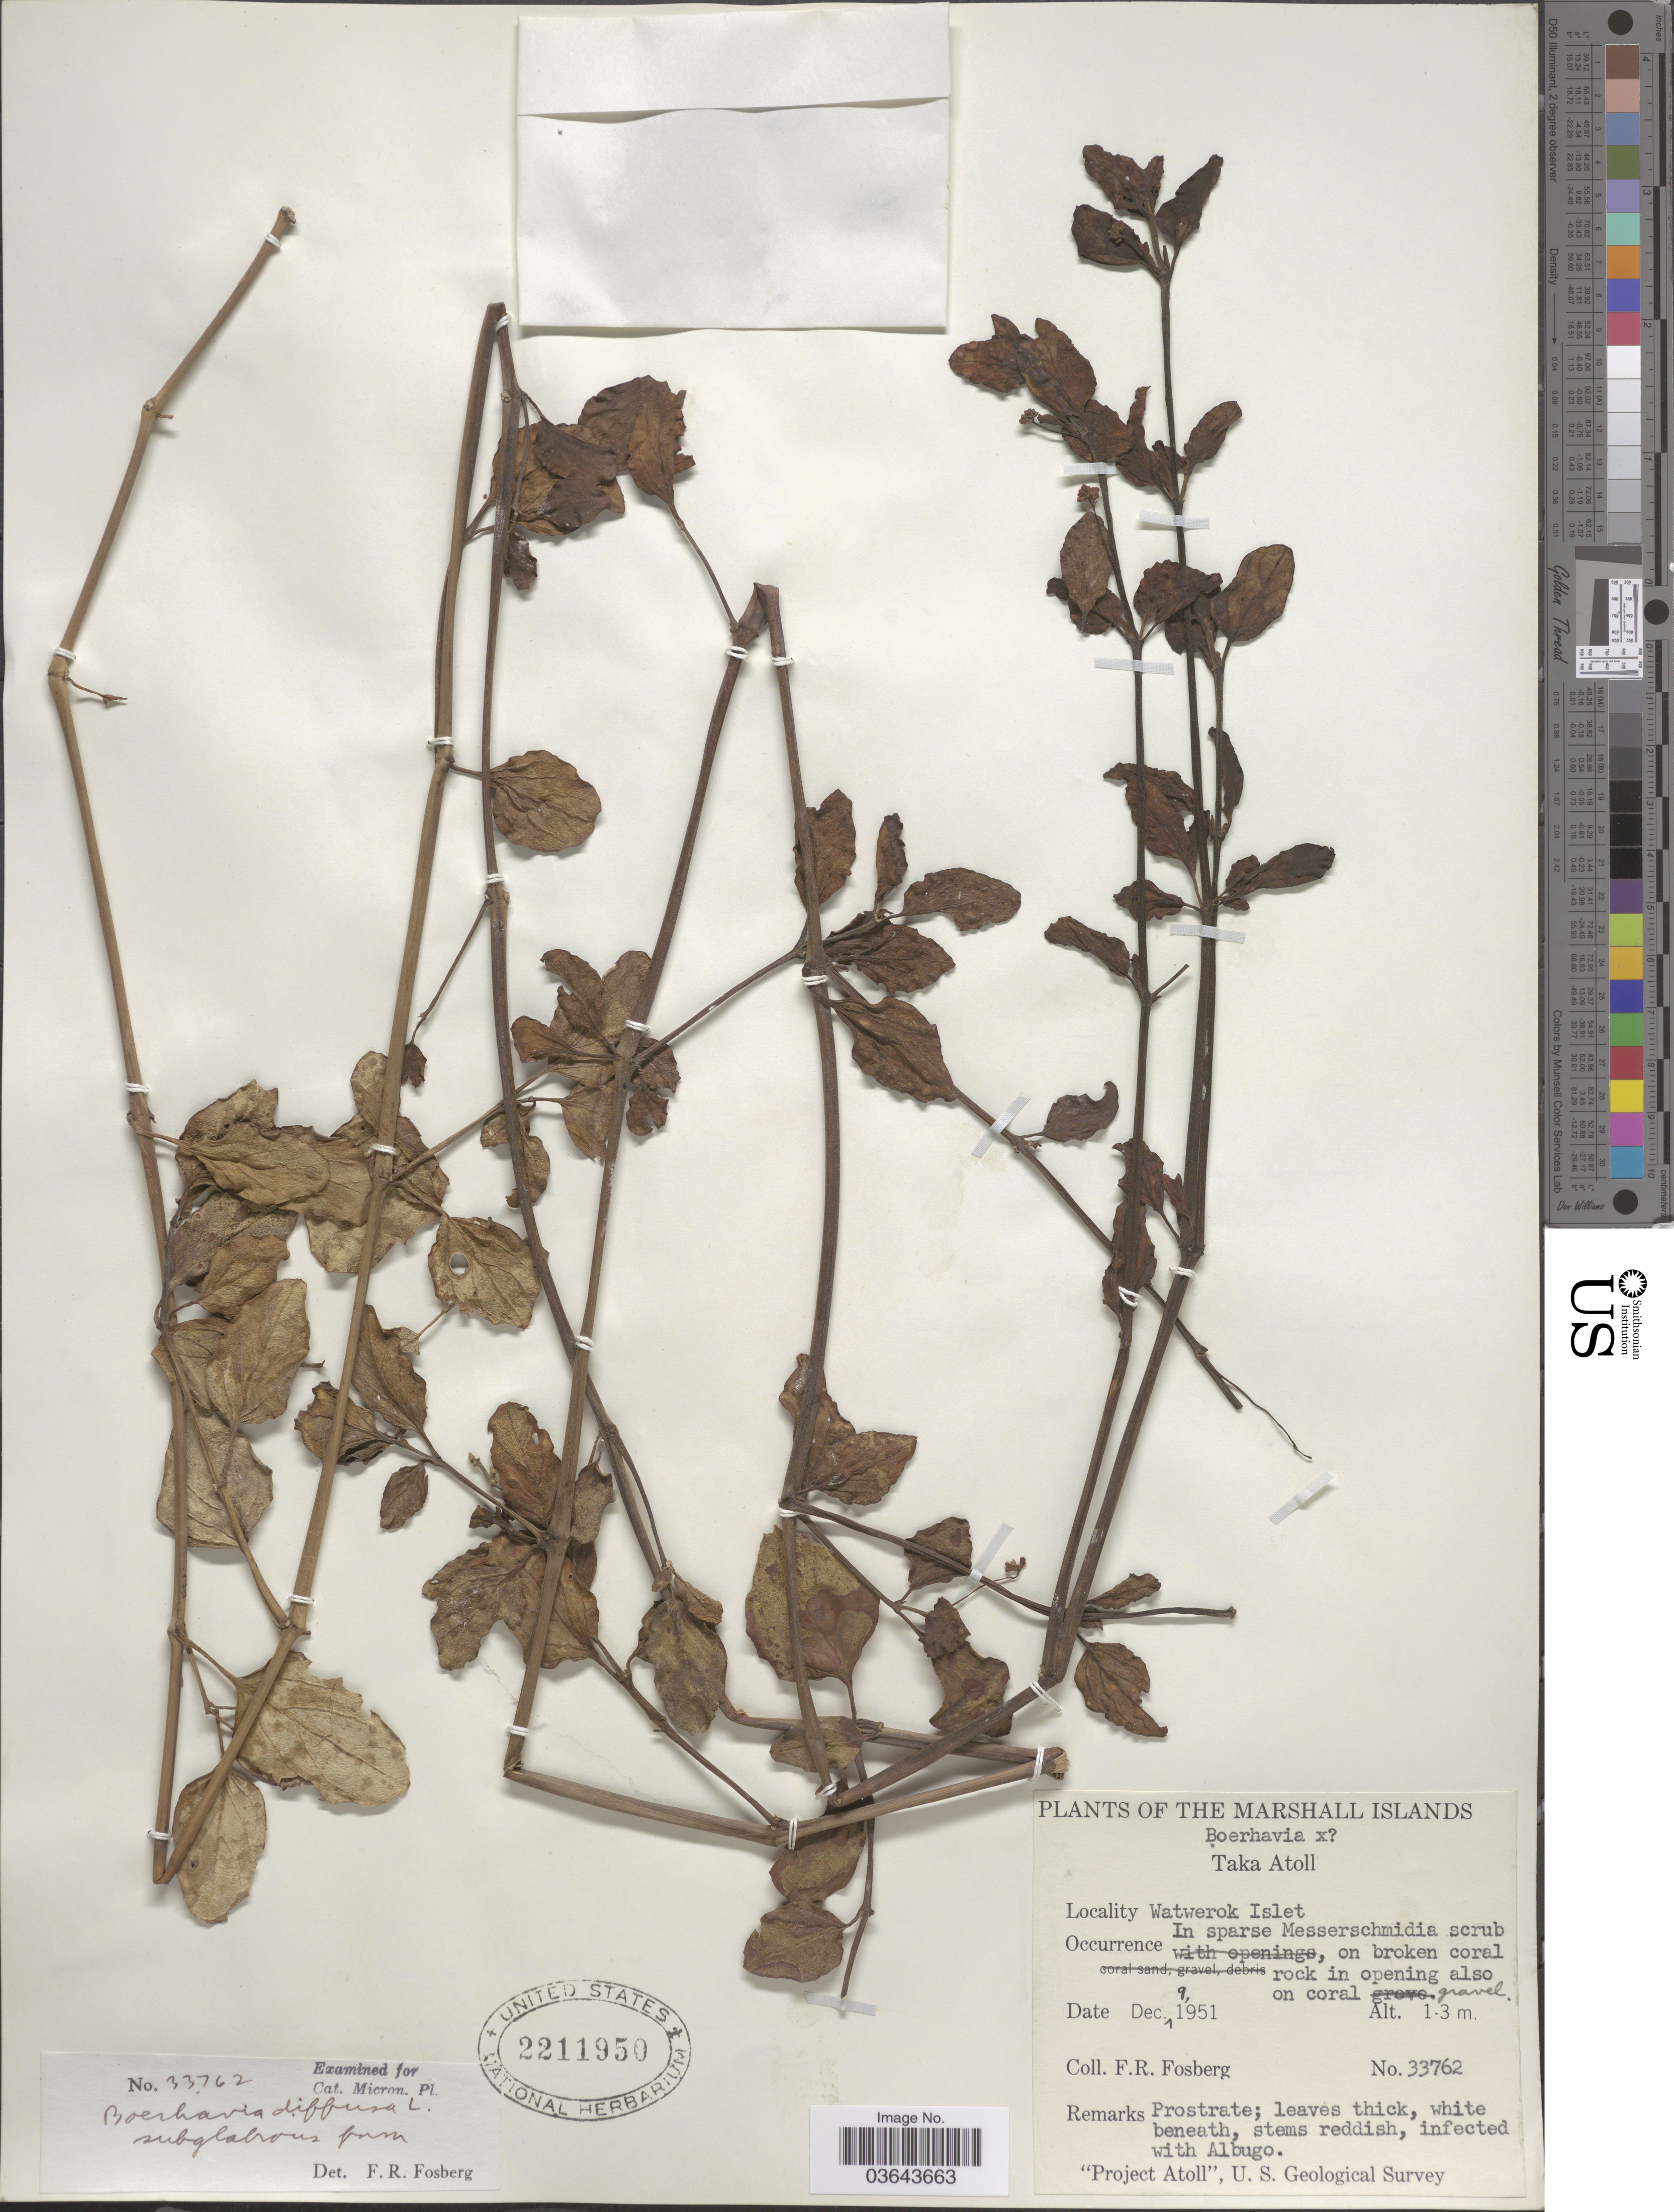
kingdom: Plantae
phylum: Tracheophyta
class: Magnoliopsida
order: Caryophyllales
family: Nyctaginaceae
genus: Boerhavia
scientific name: Boerhavia repens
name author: L.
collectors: F. R. Fosberg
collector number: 33762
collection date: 1951-12-09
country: Marshall Islands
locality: Taka Atoll. Watwerok Islet.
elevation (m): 1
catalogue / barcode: US 2211950